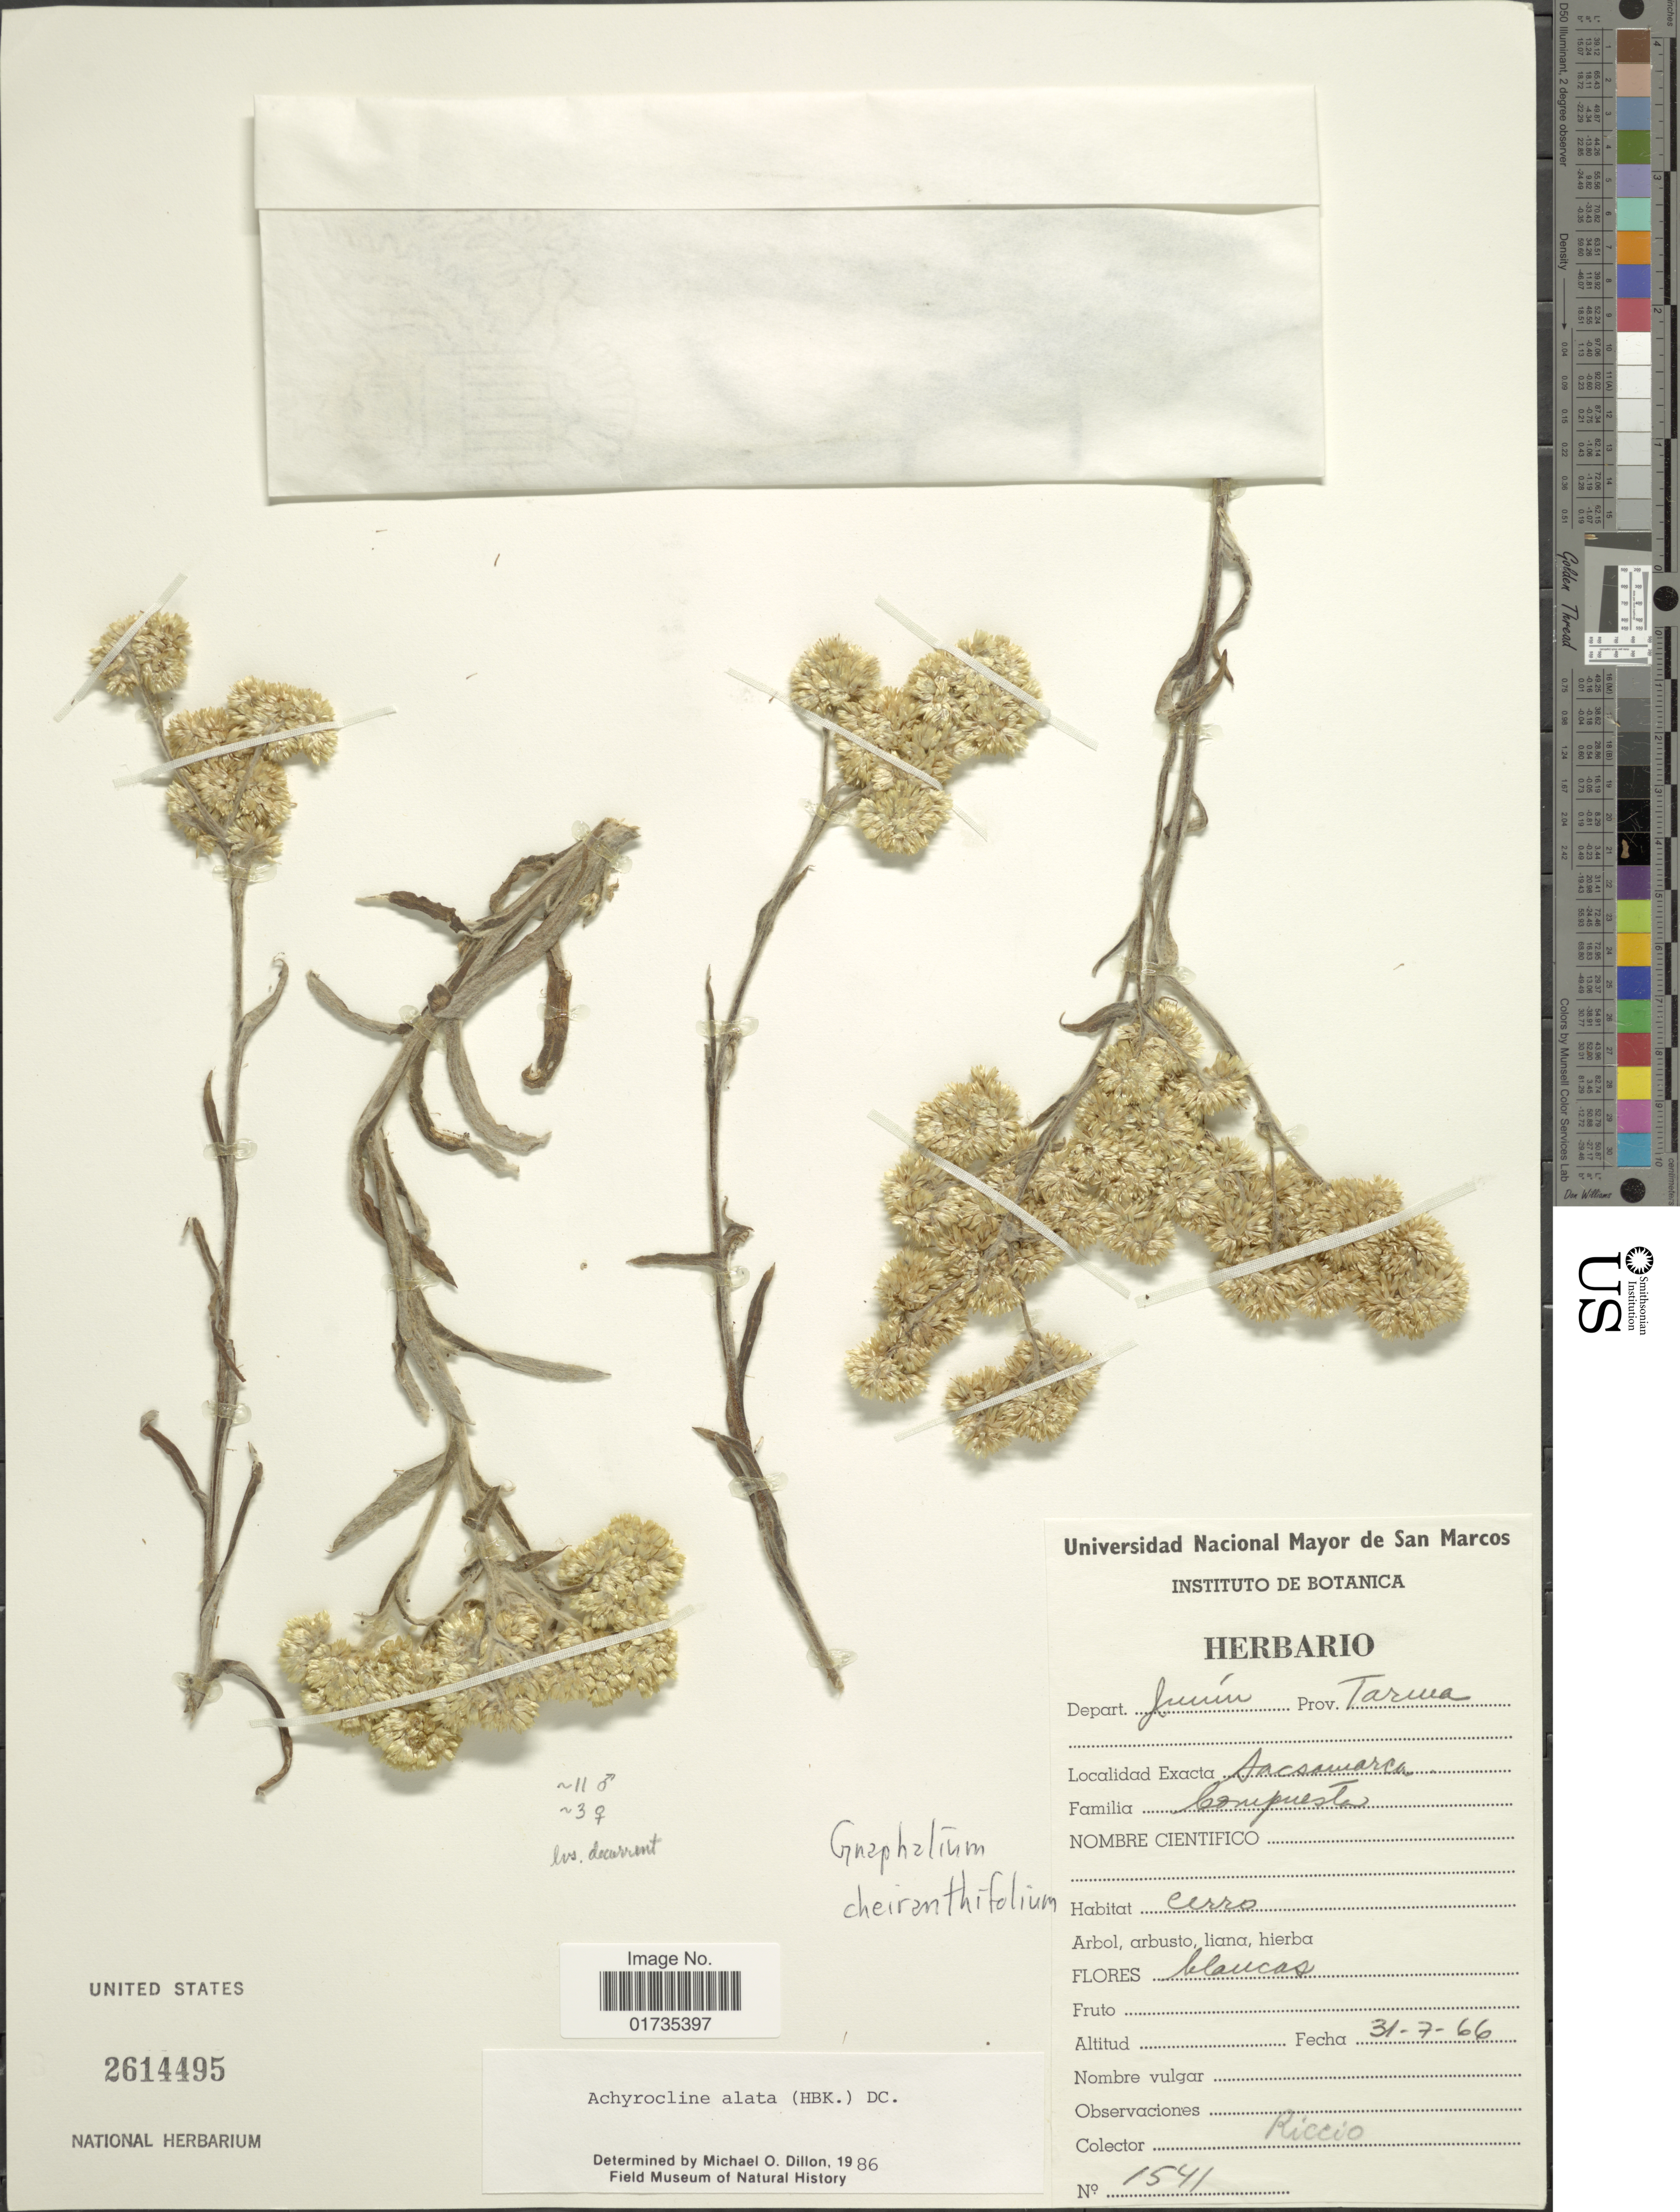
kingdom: Plantae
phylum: Tracheophyta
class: Magnoliopsida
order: Asterales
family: Asteraceae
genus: Achyrocline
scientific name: Achyrocline alata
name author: (Kunth) DC.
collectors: Riccio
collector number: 1541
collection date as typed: Transcribed d/m/y: 31/7/66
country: Peru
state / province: Junín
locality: Sacsamarca, Prov. Tarma, Depart. Junín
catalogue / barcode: US 2614495